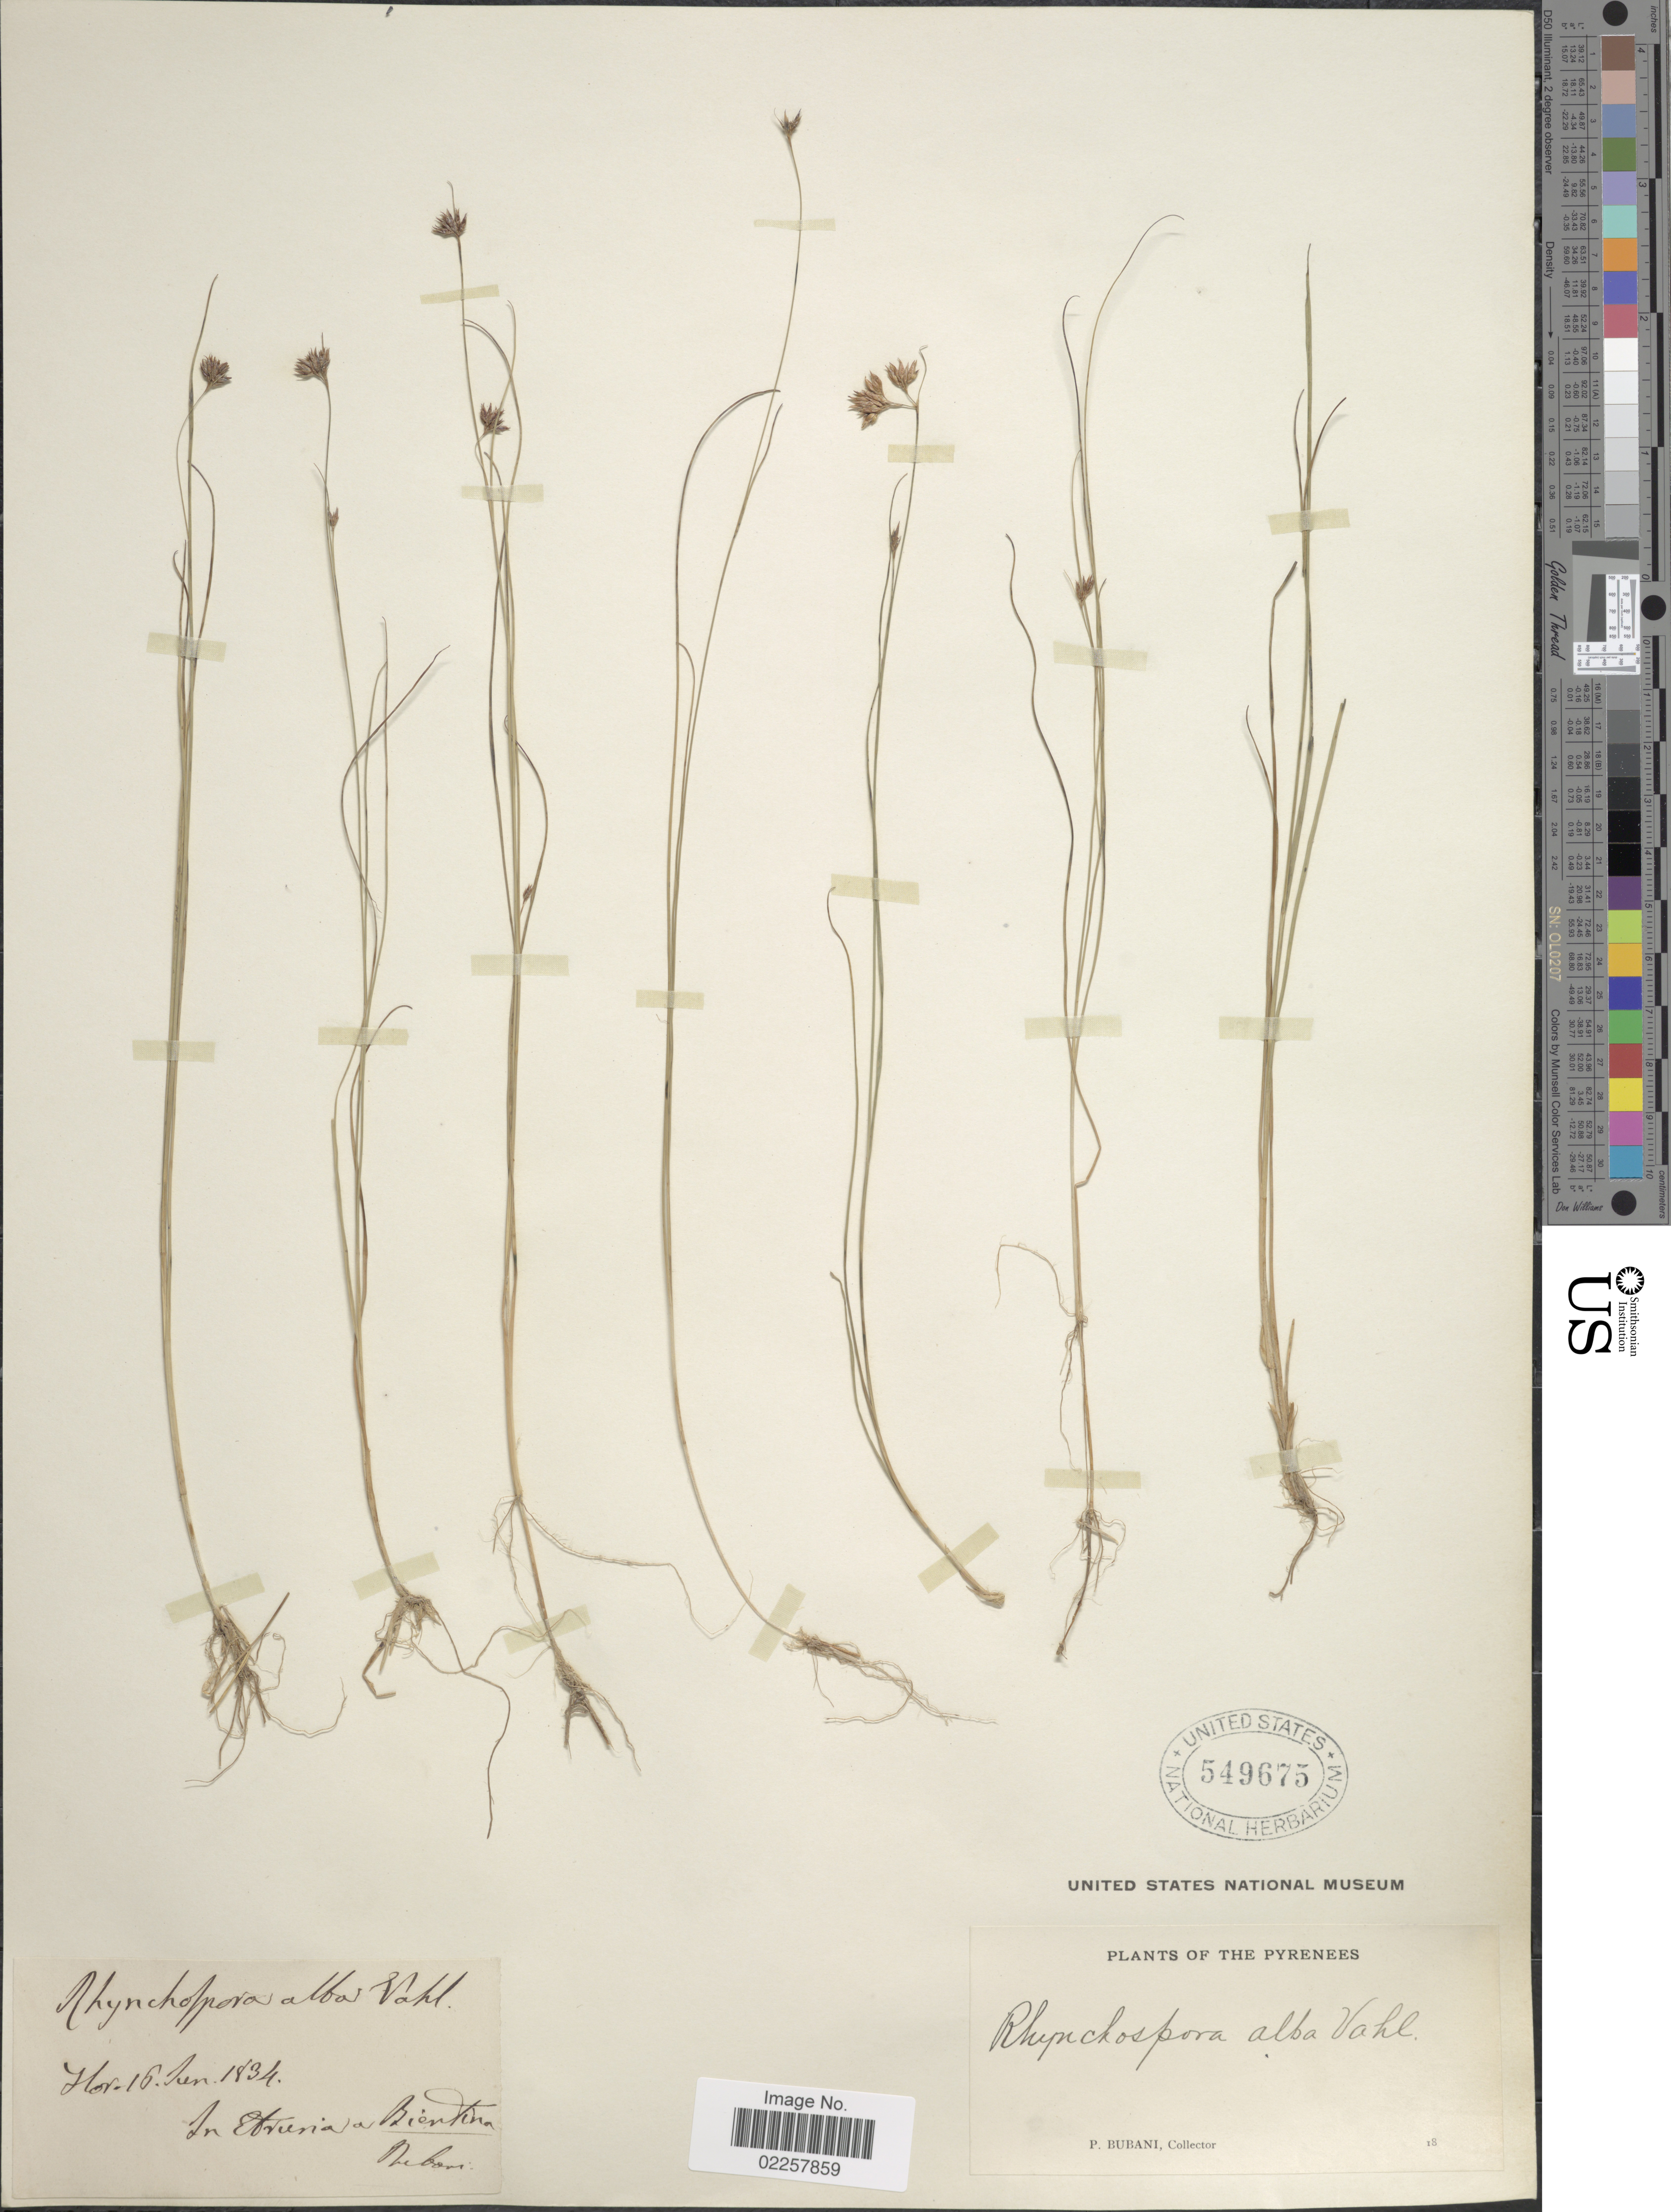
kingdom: Plantae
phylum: Tracheophyta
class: Liliopsida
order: Poales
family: Cyperaceae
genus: Rhynchospora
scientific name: Rhynchospora alba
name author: (L.) Vahl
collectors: P. Bubani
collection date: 1934-06-16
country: Italy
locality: In Etruria ad Bientina [In Etruria at Bientina]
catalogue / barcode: US 549675